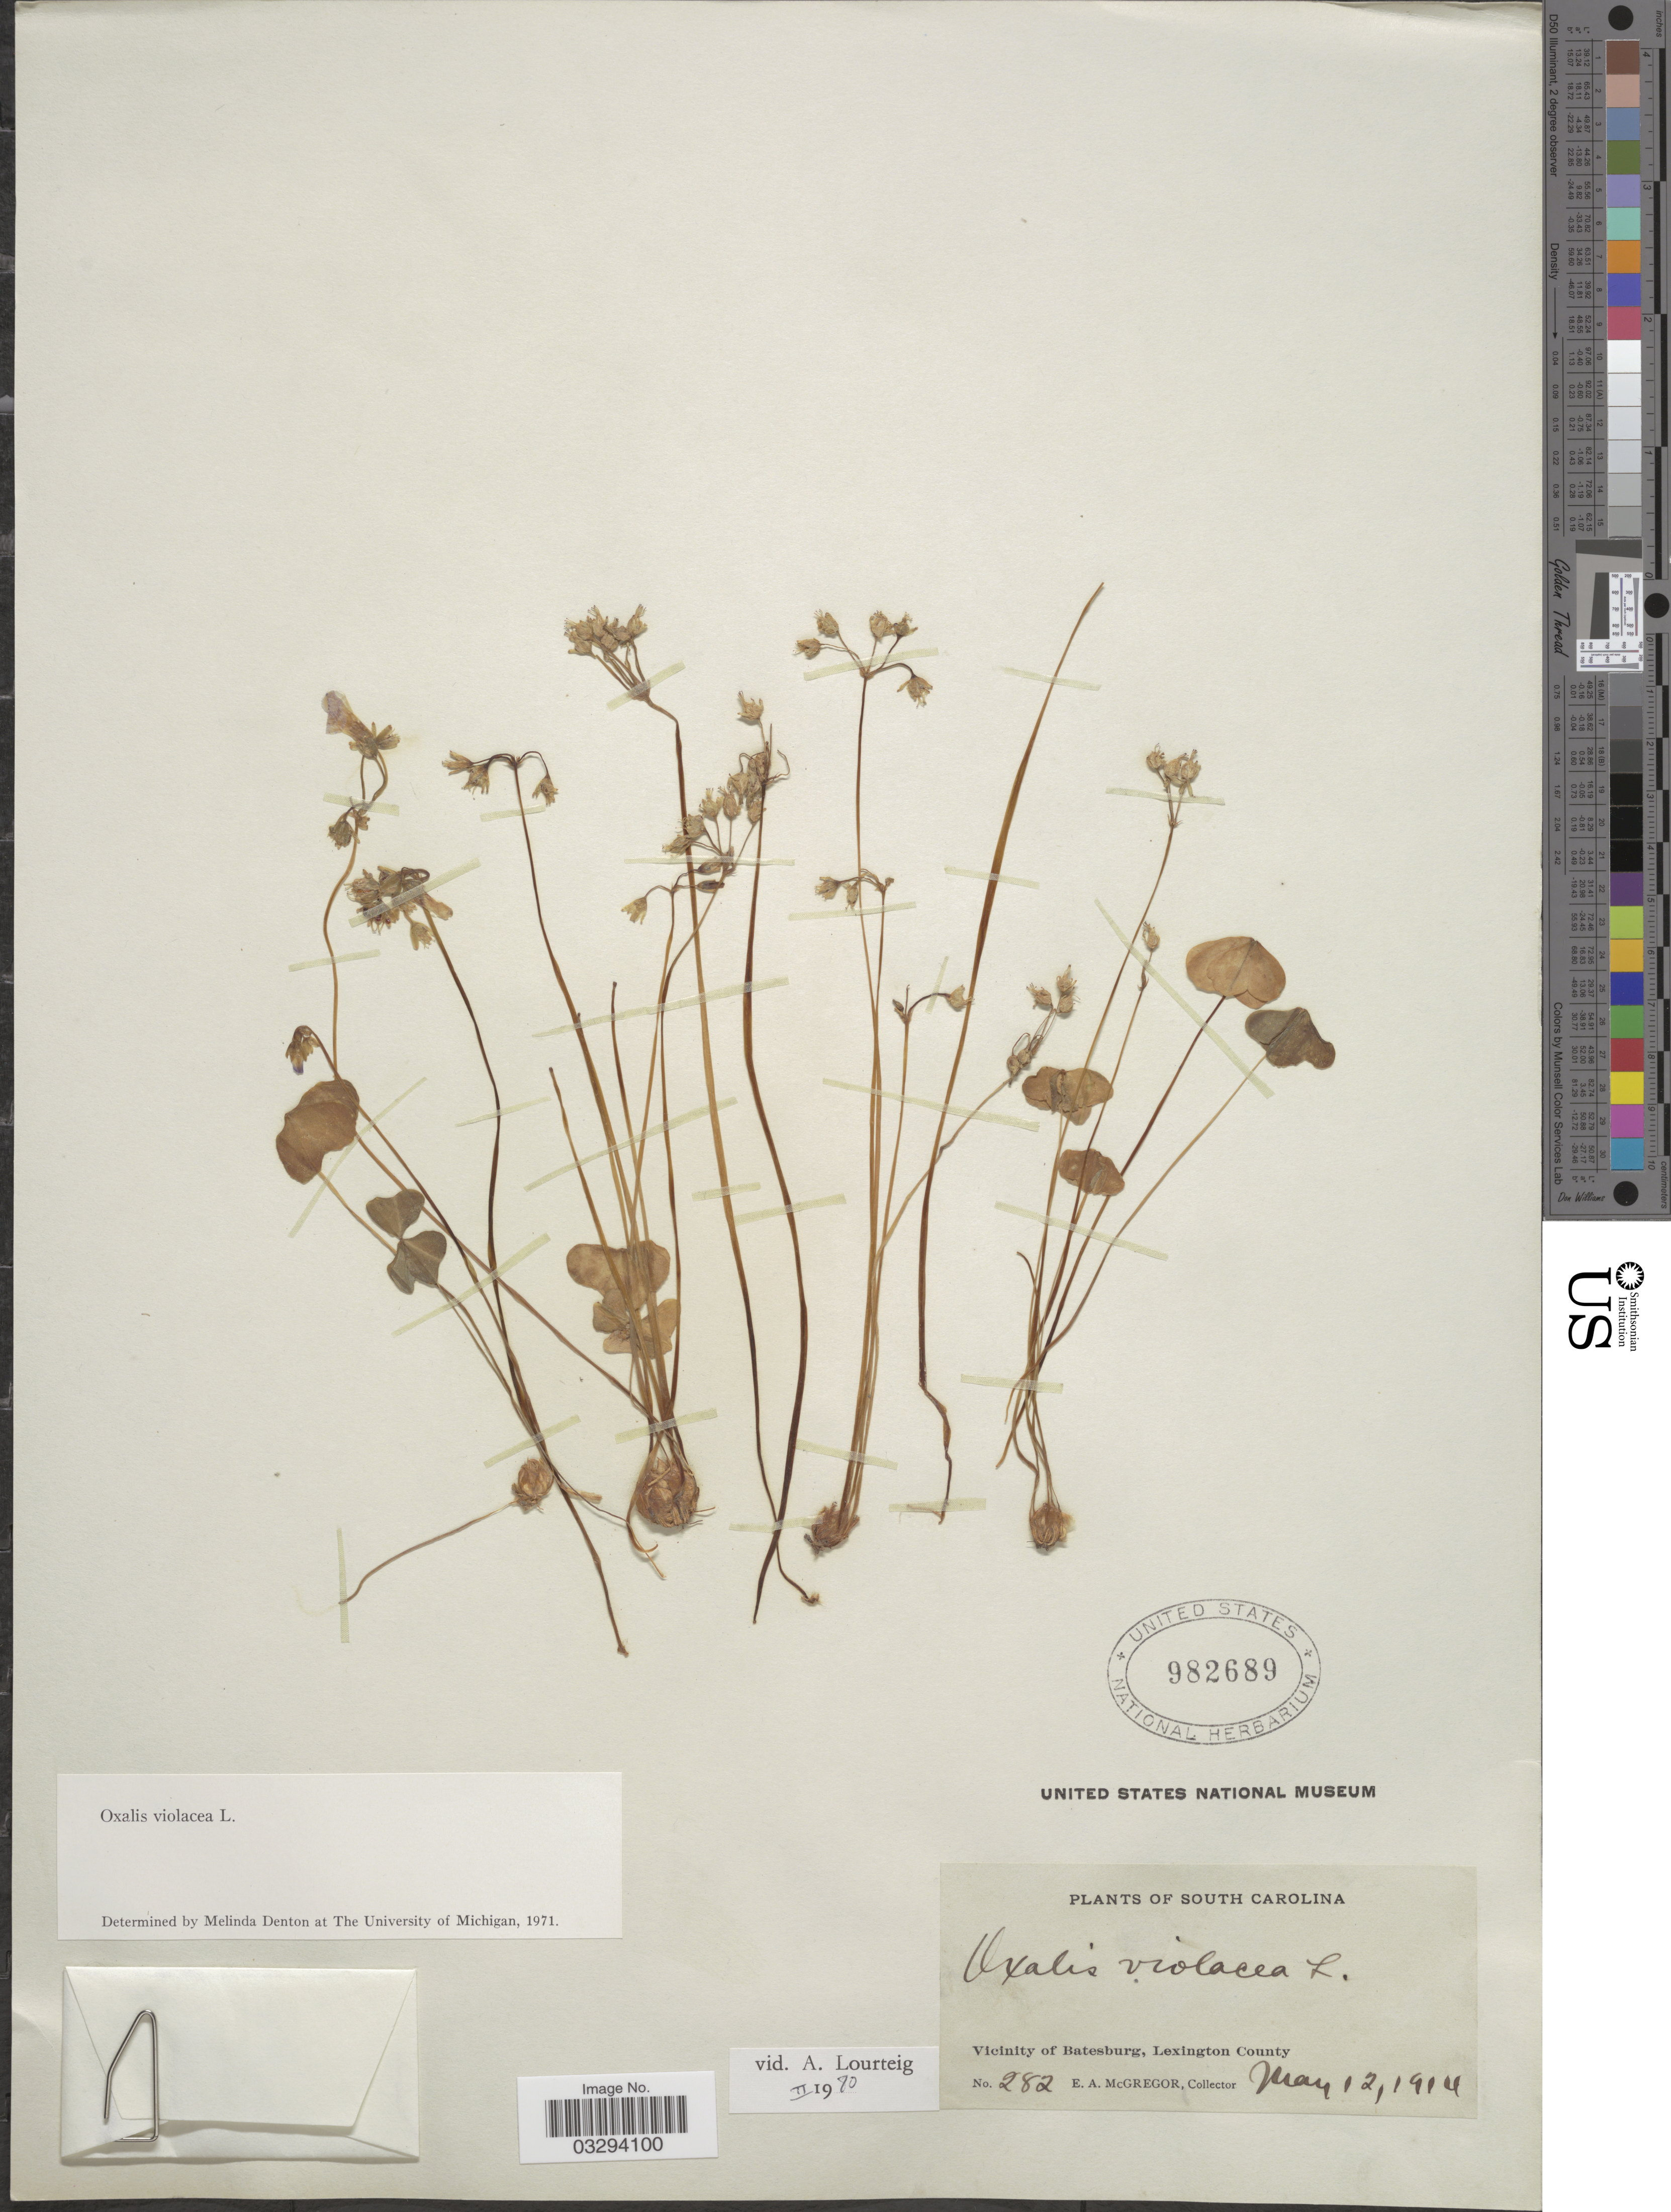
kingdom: Plantae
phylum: Tracheophyta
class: Magnoliopsida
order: Oxalidales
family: Oxalidaceae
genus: Oxalis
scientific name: Oxalis violacea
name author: L.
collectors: E. A. McGregor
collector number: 282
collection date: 1914-05-12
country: United States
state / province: South Carolina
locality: Vicinity of Batesburg, Lexington County.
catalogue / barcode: US 982689